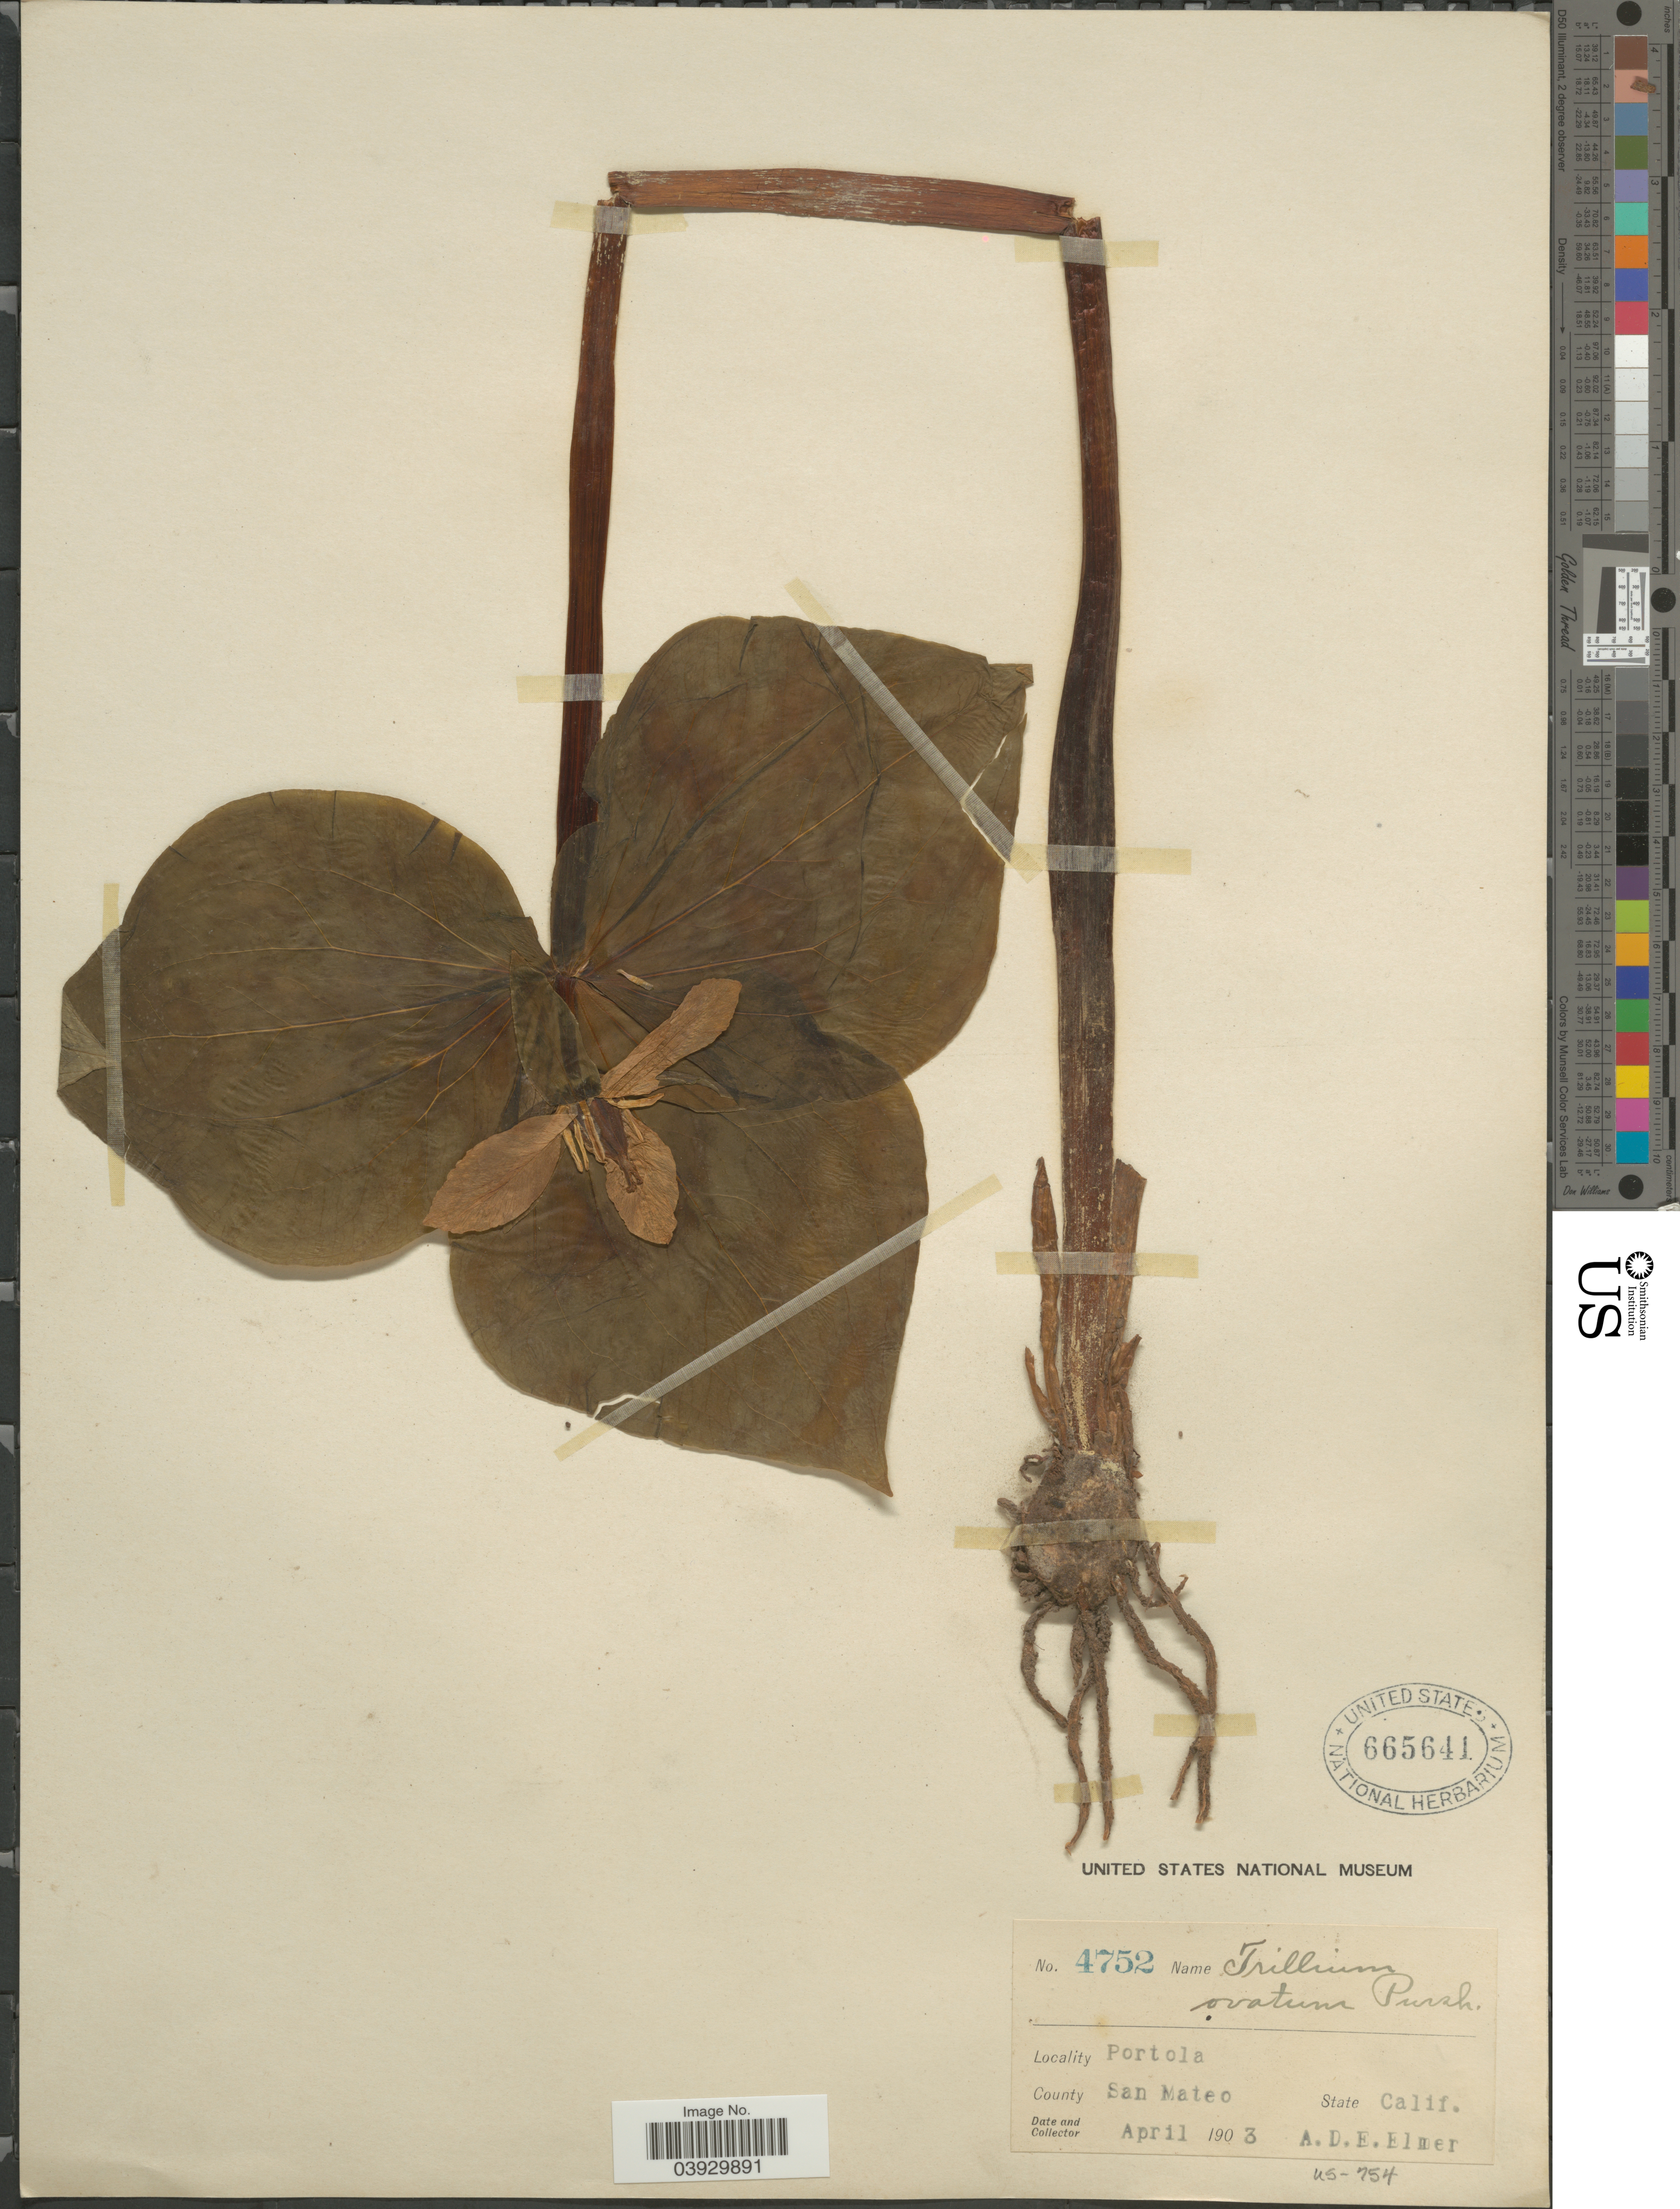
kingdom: Plantae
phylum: Tracheophyta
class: Liliopsida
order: Liliales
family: Melanthiaceae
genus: Trillium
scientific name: Trillium ovatum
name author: Pursh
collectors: A. D. E. Elmer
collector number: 4752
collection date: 1903-04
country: United States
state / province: California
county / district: San Mateo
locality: Portola, County San Mateo.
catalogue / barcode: US 665641